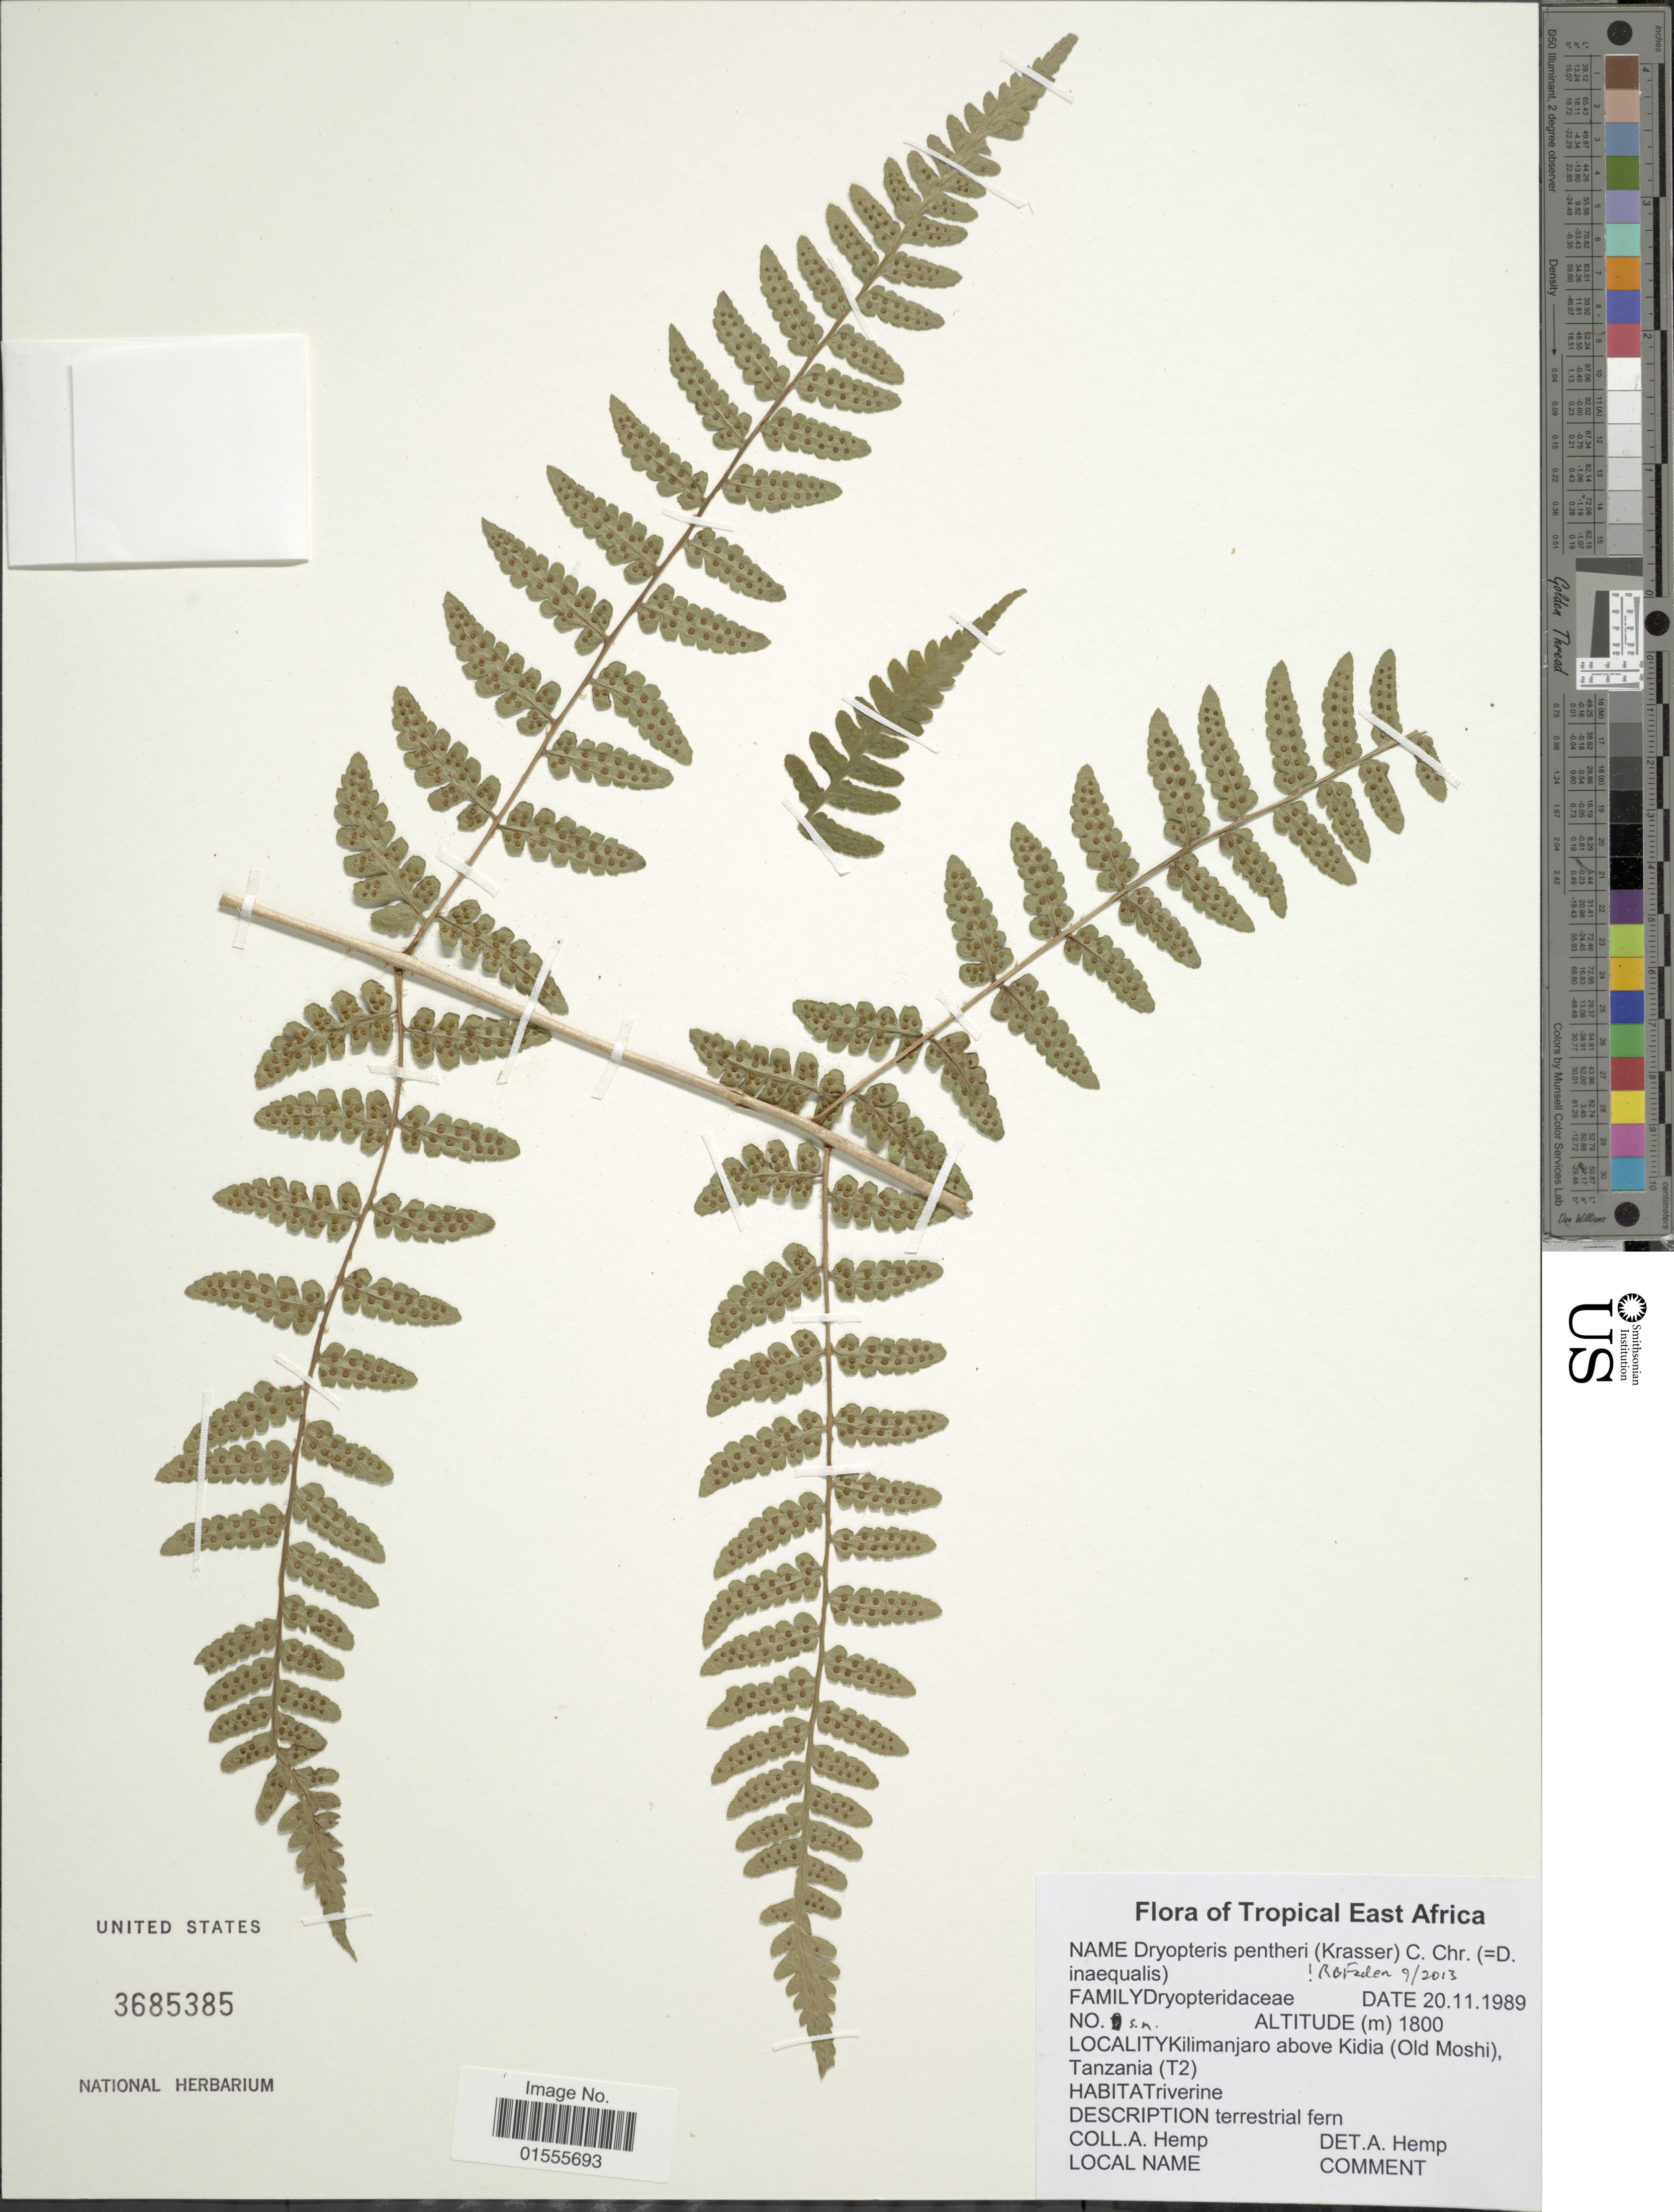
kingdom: Plantae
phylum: Tracheophyta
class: Polypodiopsida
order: Polypodiales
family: Dryopteridaceae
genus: Dryopteris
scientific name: Dryopteris pentheri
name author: (Krasser) C. Chr.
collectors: A. Hemp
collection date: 1989-11-20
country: Tanzania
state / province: Kilimanjaro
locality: Tropical East Africa, Kilimanjoro above Kidia (Old Moshi)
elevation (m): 1800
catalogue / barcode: US 3685385